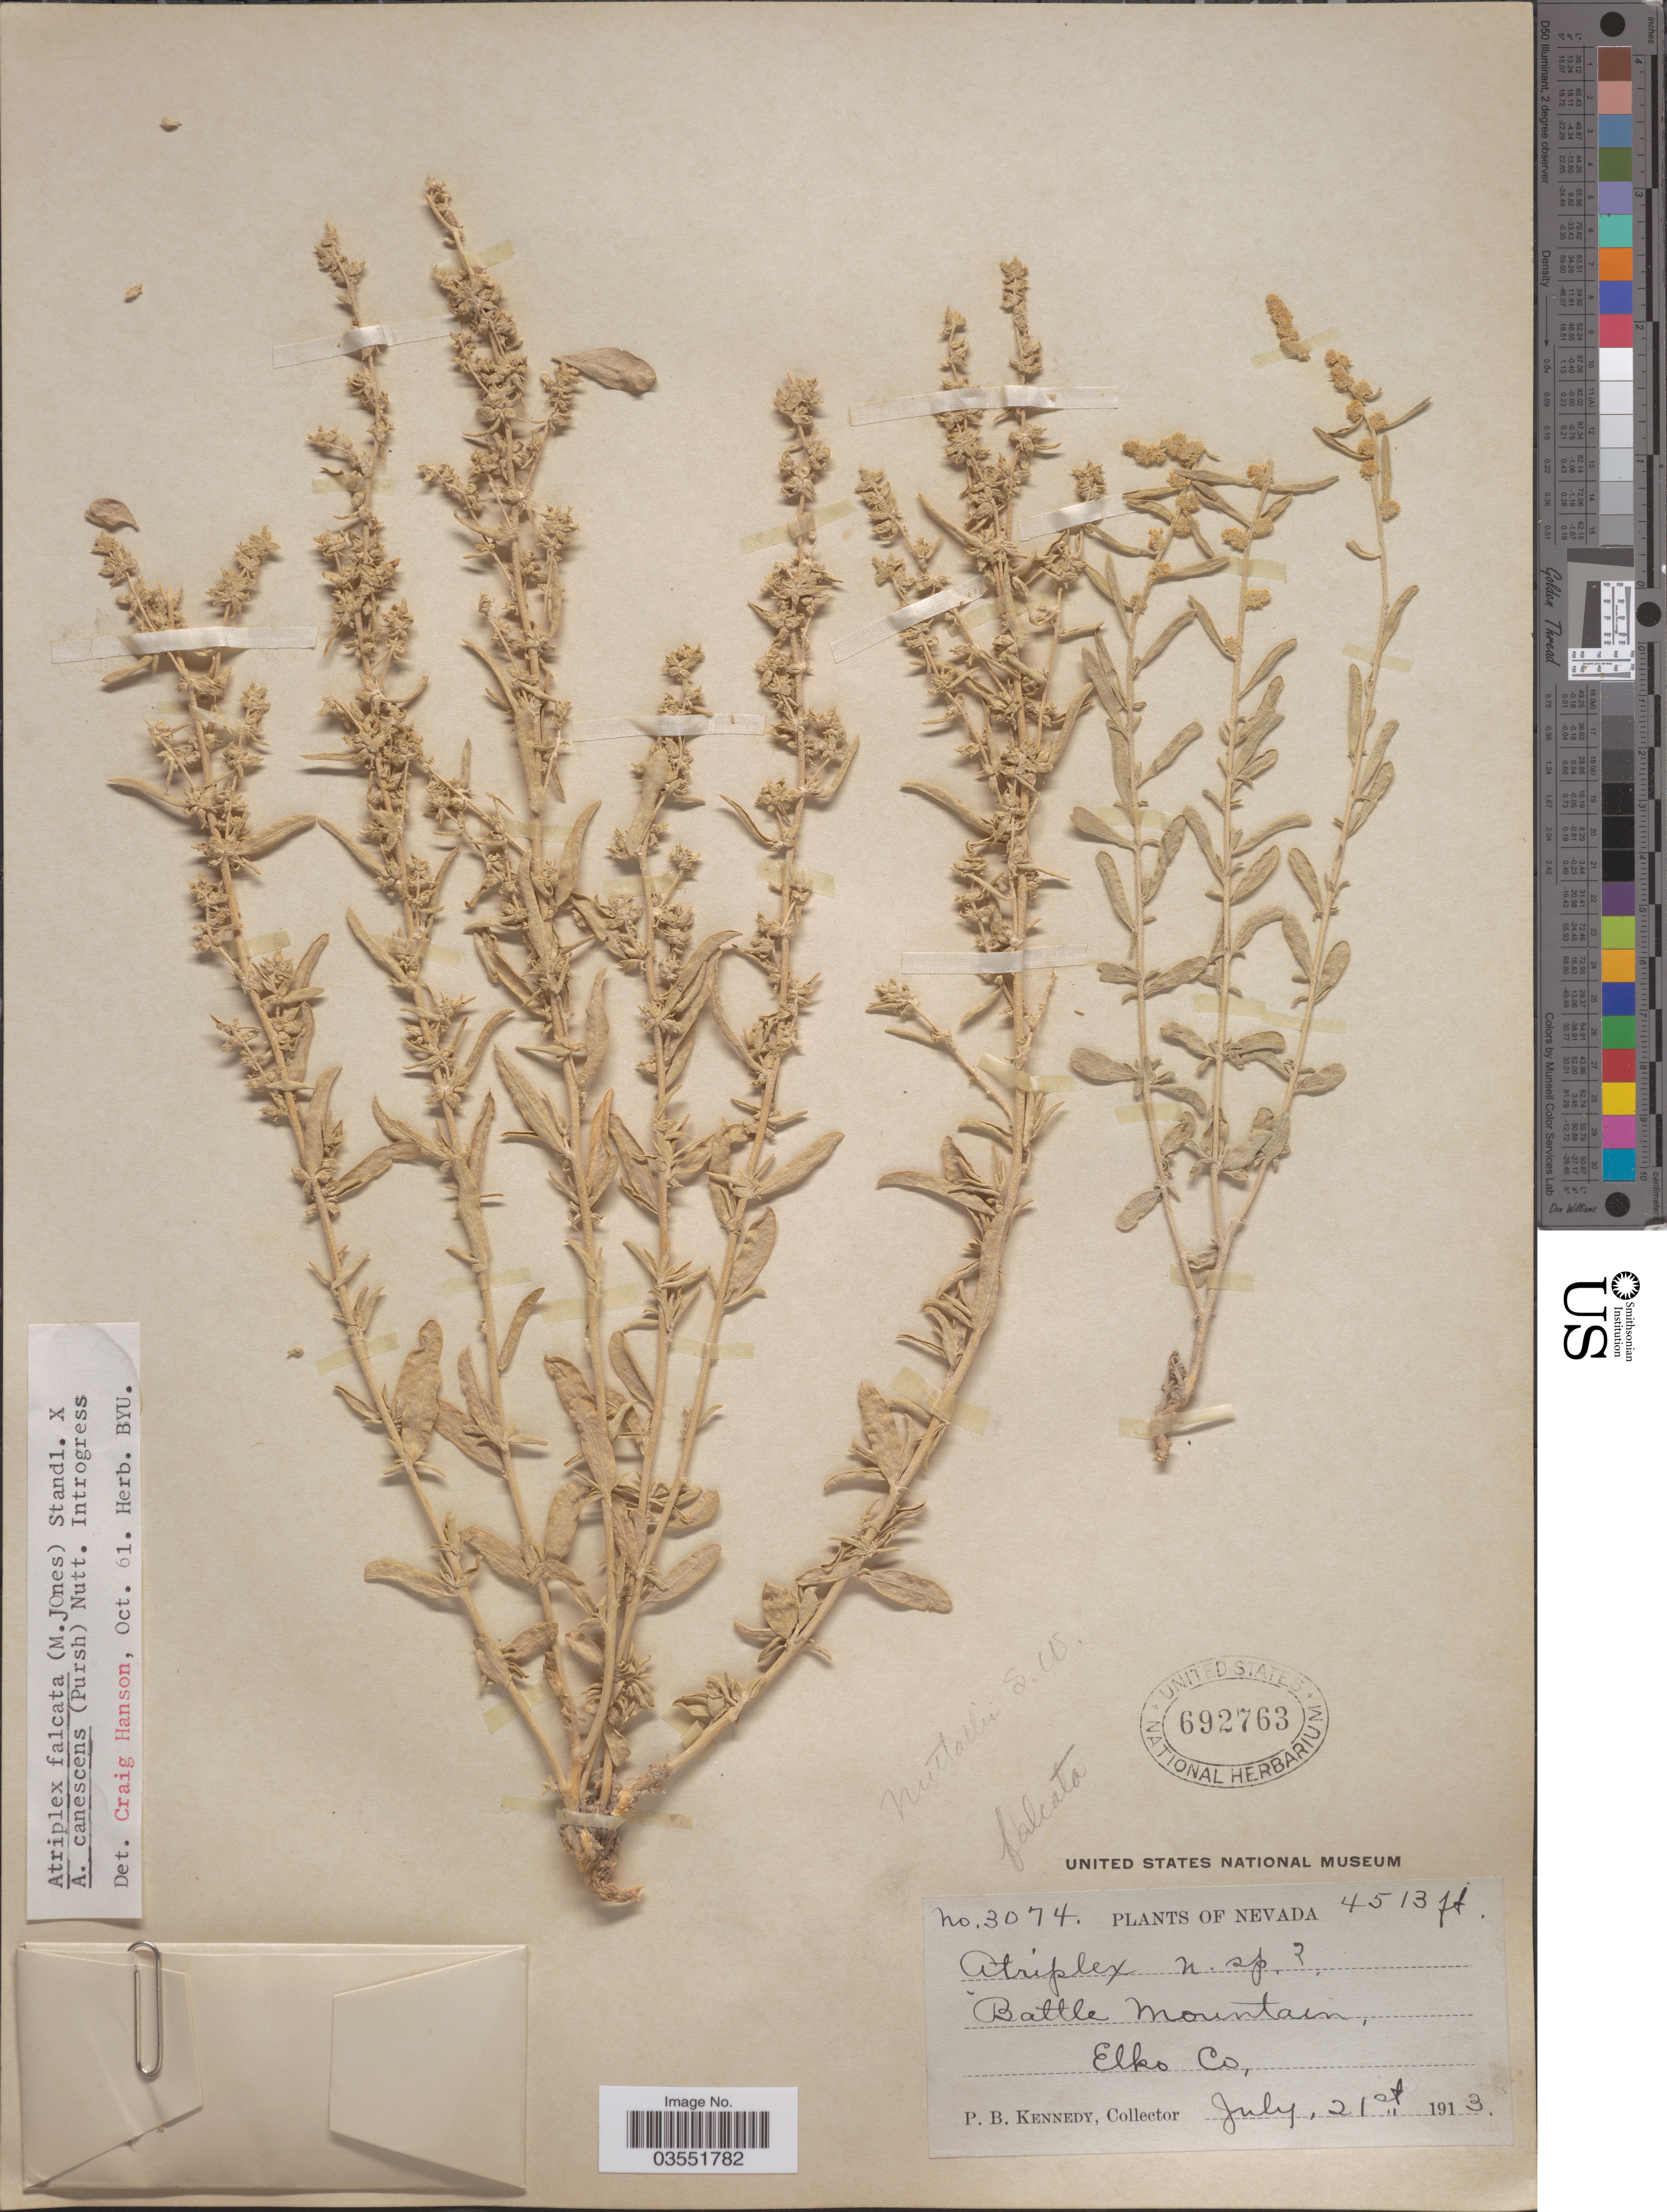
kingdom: Plantae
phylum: Tracheophyta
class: Magnoliopsida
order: Caryophyllales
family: Amaranthaceae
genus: Atriplex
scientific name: Atriplex falcata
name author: (M.E. Jones) Standl.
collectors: P. B. Kennedy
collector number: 3074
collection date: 1913-07-21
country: United States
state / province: Nevada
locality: Battle Mountain, Elko Co.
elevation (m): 1376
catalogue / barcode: US 692763